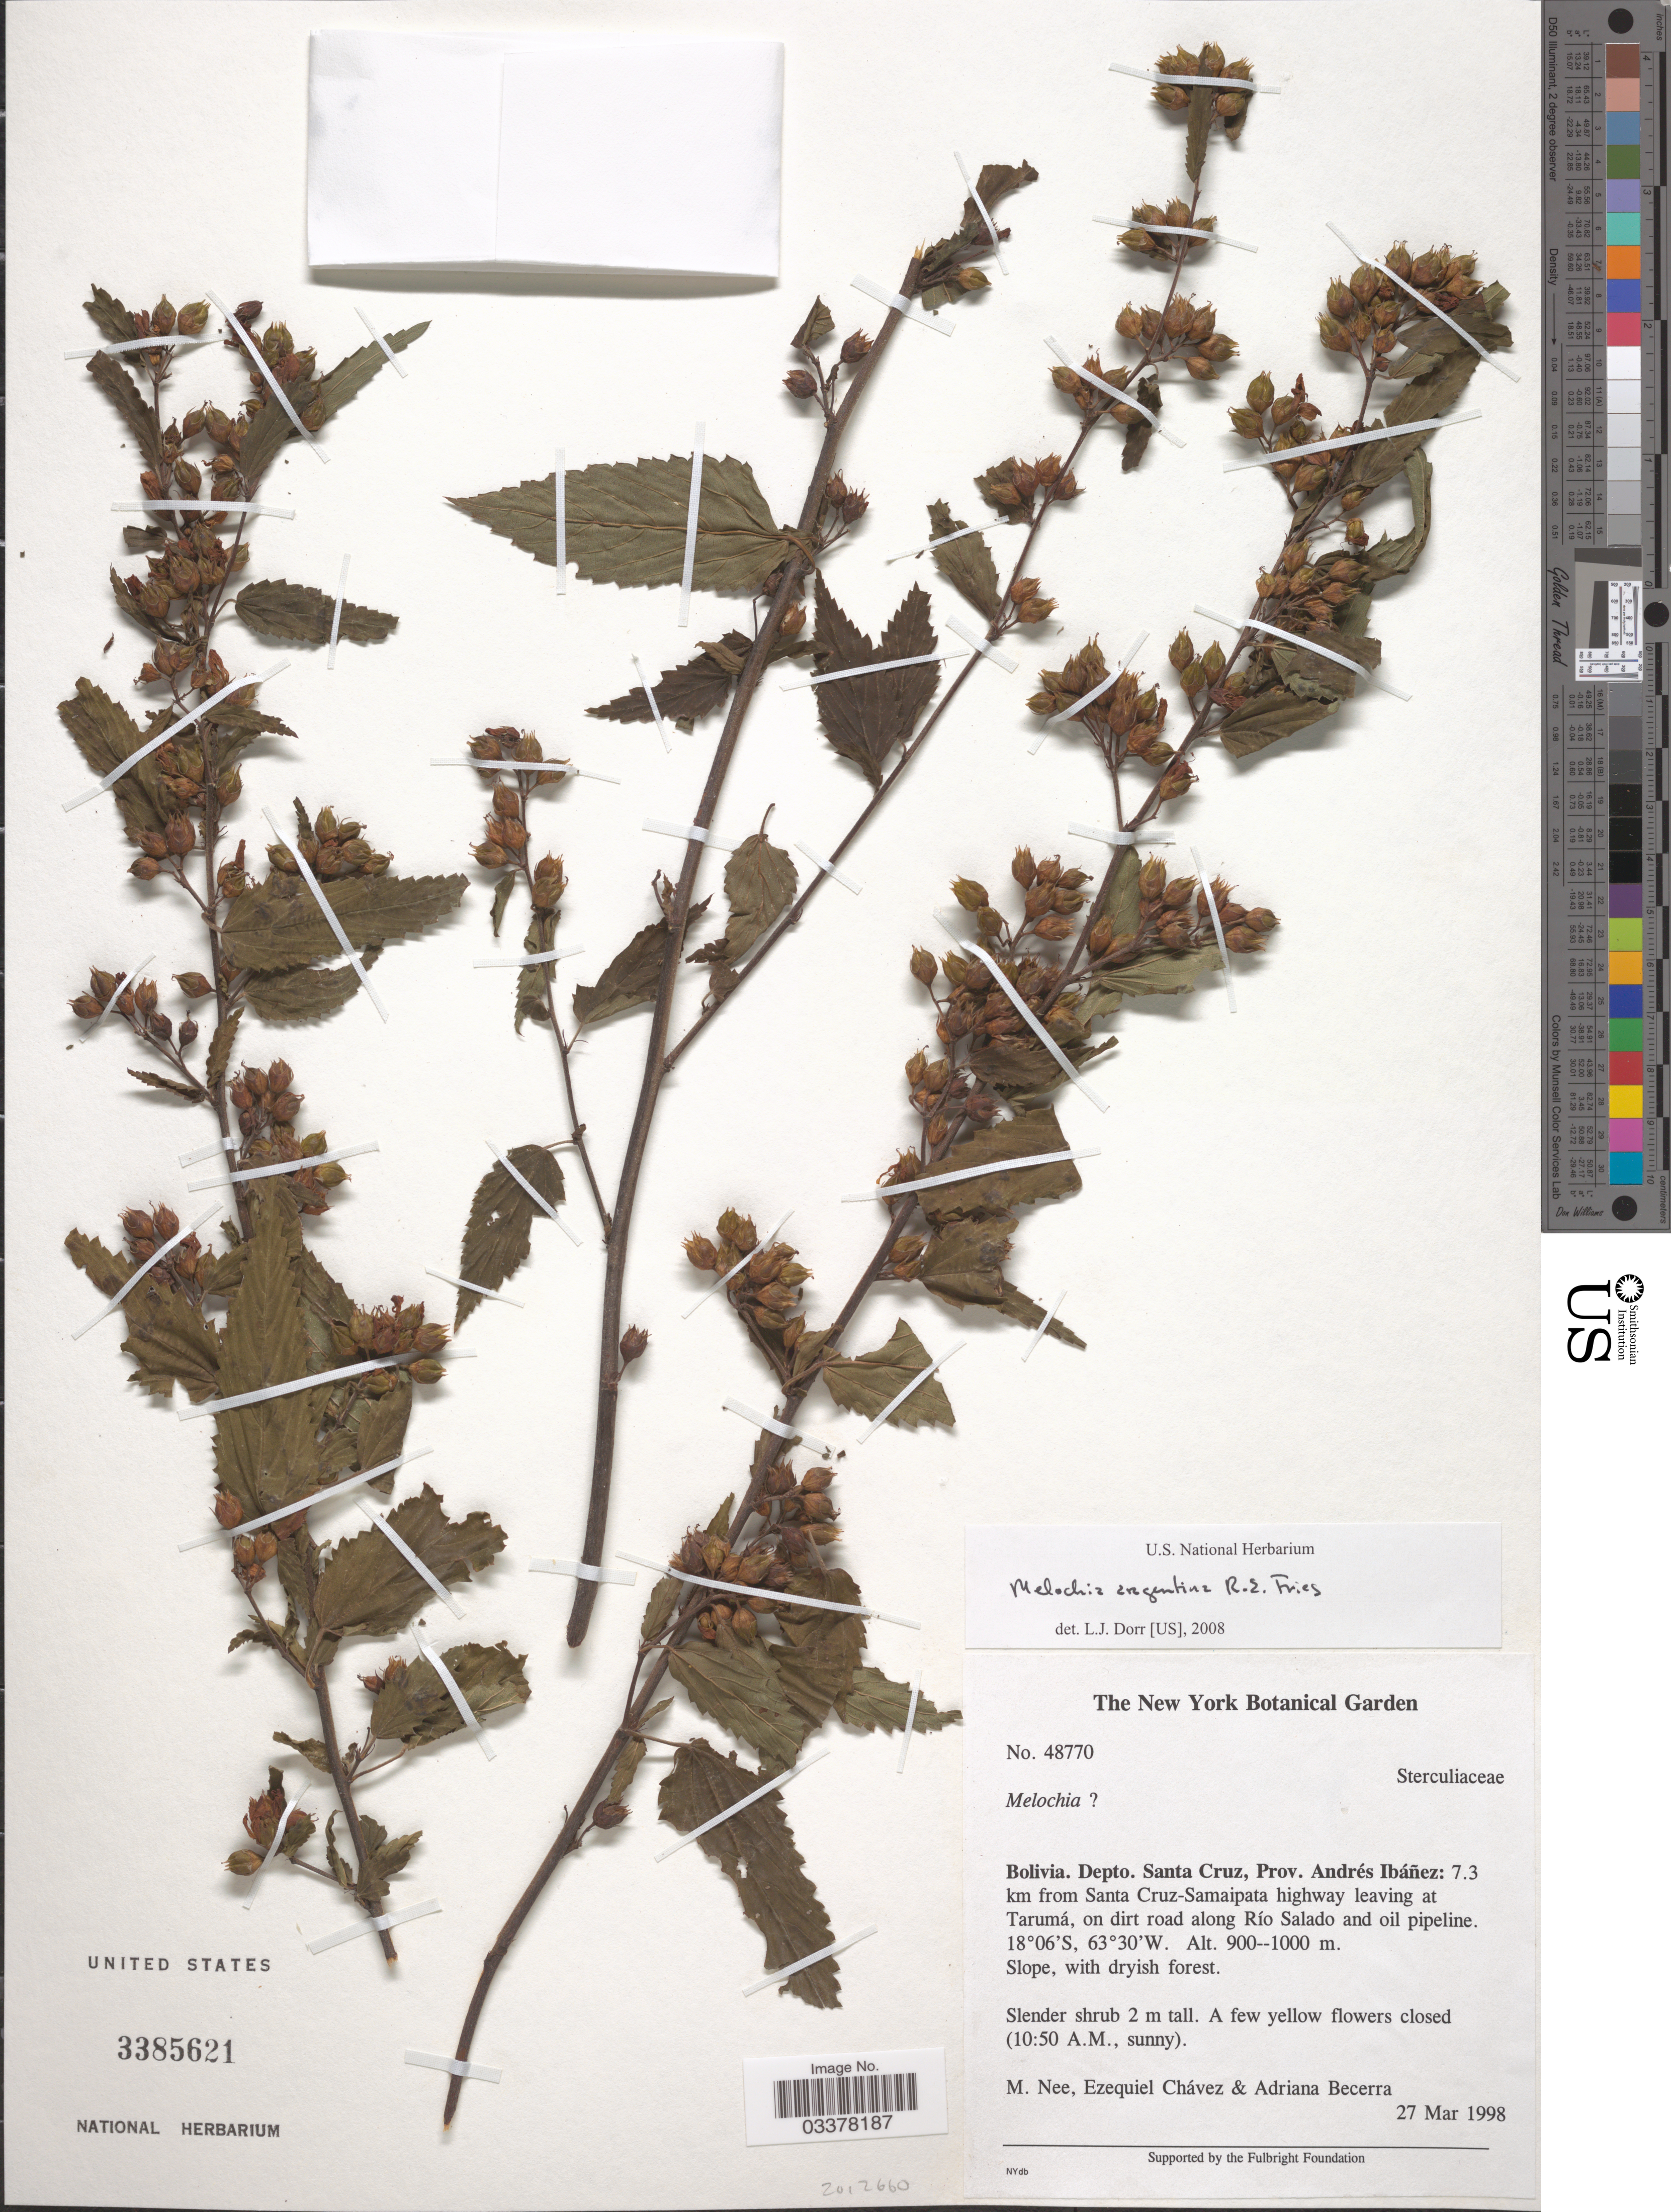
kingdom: Plantae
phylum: Tracheophyta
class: Magnoliopsida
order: Malvales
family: Malvaceae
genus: Melochia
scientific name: Melochia argentina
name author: R.E. Fr.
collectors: M. Nee, E. Chávez & A. Becerra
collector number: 48770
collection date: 1998-03-27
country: Bolivia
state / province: Santa Cruz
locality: Depto. Santa Cruz, Prov. Andrés Ibáñez: 7.3 km from Santa Cruz-Samaipata highway leaving at Tarumá, on dirt road along Río Salado and oil pipeline.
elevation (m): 900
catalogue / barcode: US 3385621